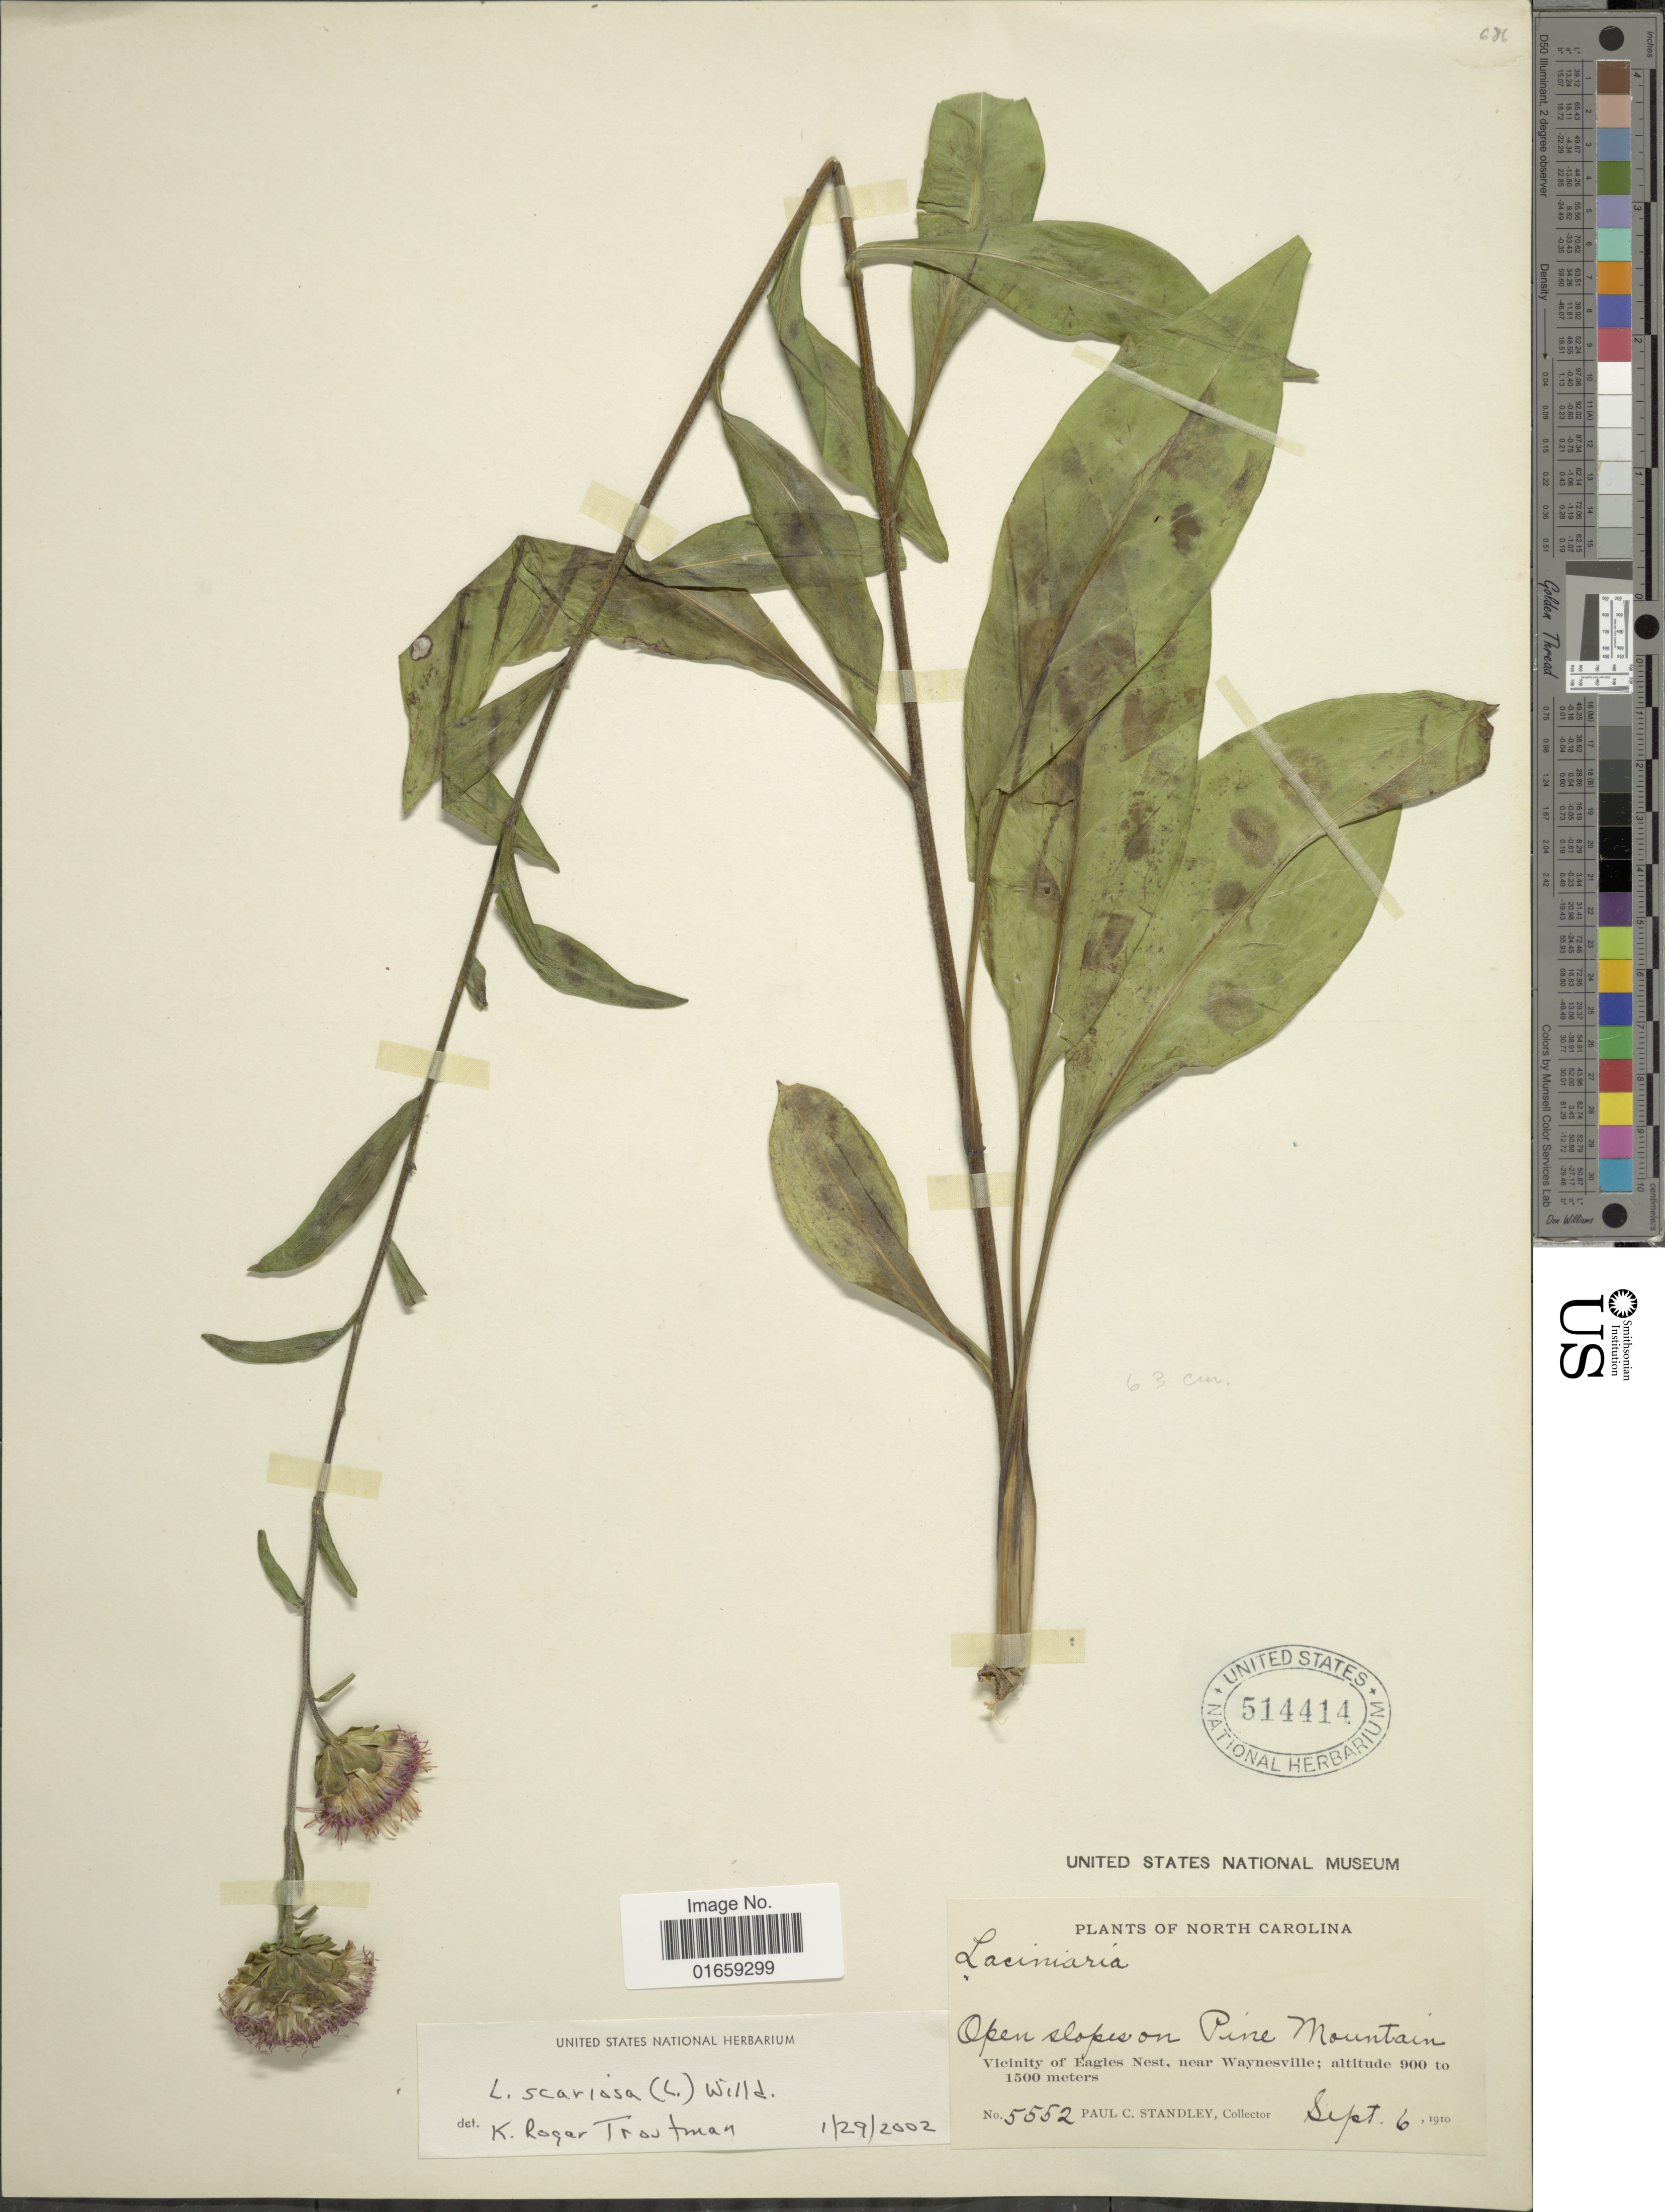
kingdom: Plantae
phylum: Tracheophyta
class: Magnoliopsida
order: Asterales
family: Asteraceae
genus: Liatris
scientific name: Liatris scariosa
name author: (L.) Willd.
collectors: P. C. Standley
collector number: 5552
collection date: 1910-09-06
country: United States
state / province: North Carolina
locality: Vicinity of Eagles Nest, near Waynesville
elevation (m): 900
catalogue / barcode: US 514414